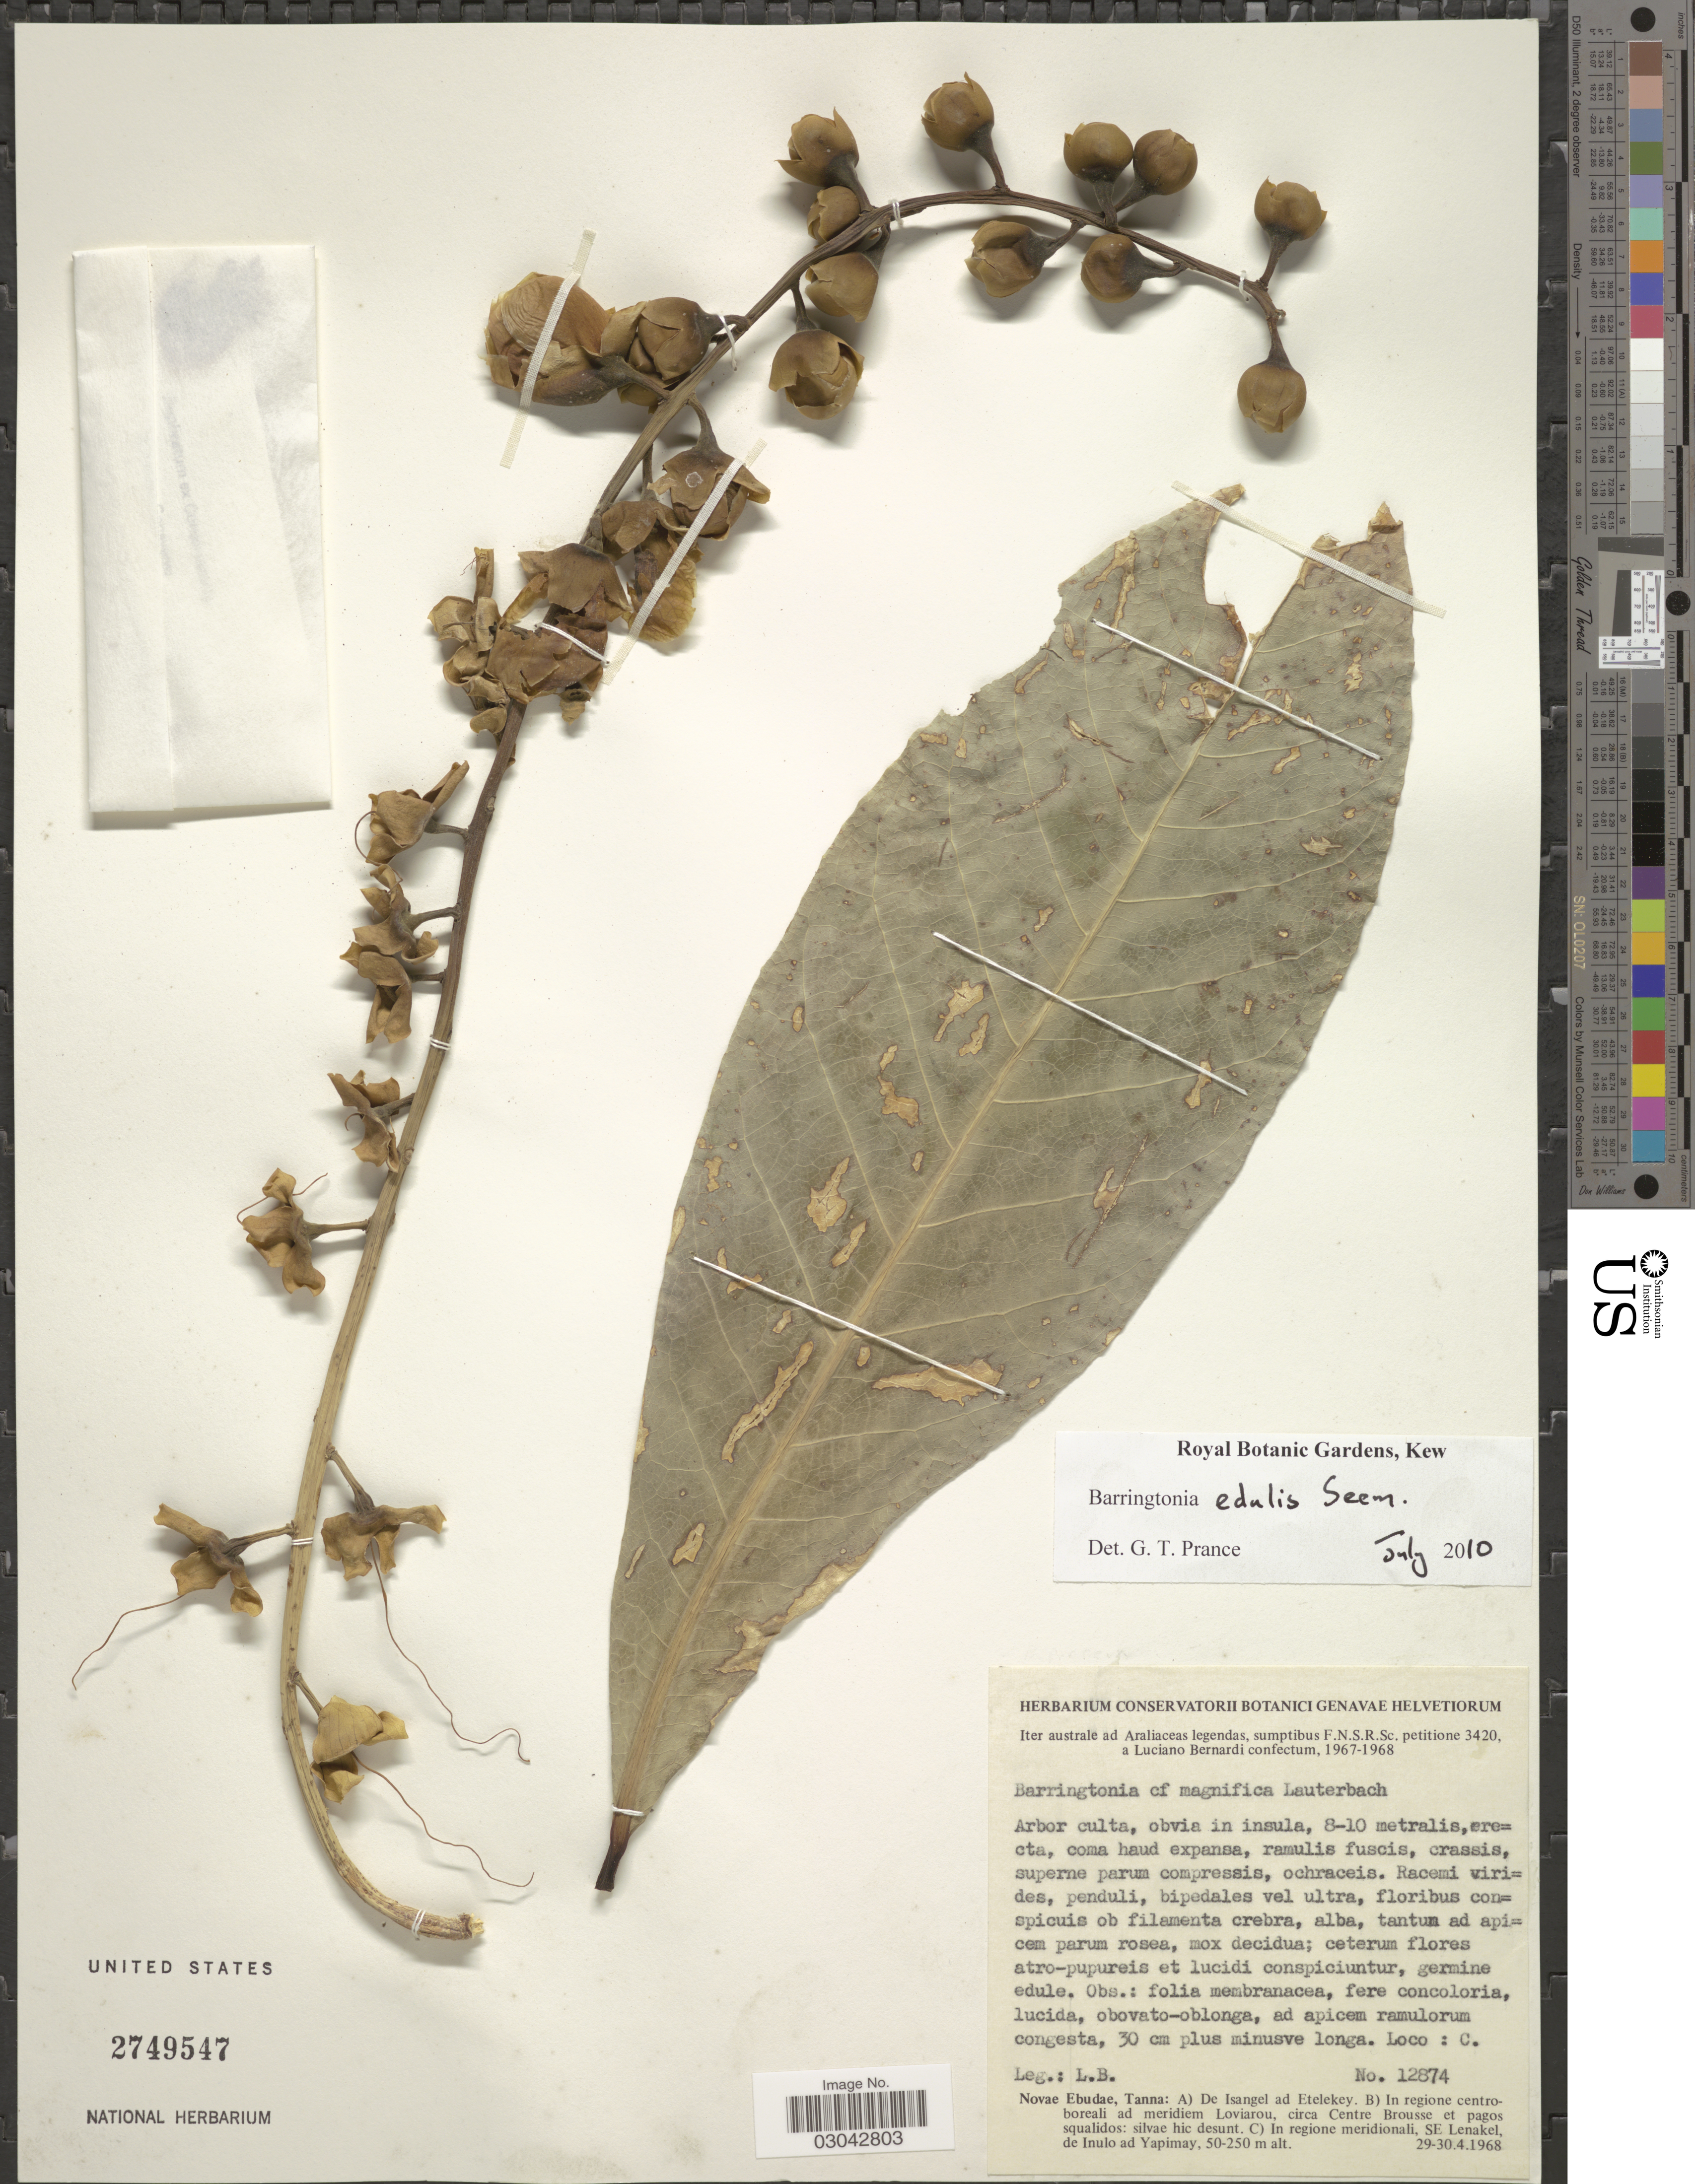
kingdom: Plantae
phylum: Tracheophyta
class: Magnoliopsida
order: Ericales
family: Lecythidaceae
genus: Barringtonia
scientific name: Barringtonia edulis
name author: Seem.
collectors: L. Bernardi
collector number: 12874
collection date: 1968-04-29/1968-04-30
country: Vanuatu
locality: Ebudae, Tanna: A) De Isangel ad Etelekey. B) In regione centroboreali ad meridiem Loviarou, circa Centre Brousse et pagos squalidos silvae hic desunt. C) In regione meridionali, SE Lenakel, de Inulo ad Yapimay.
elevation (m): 50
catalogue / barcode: US 2749547